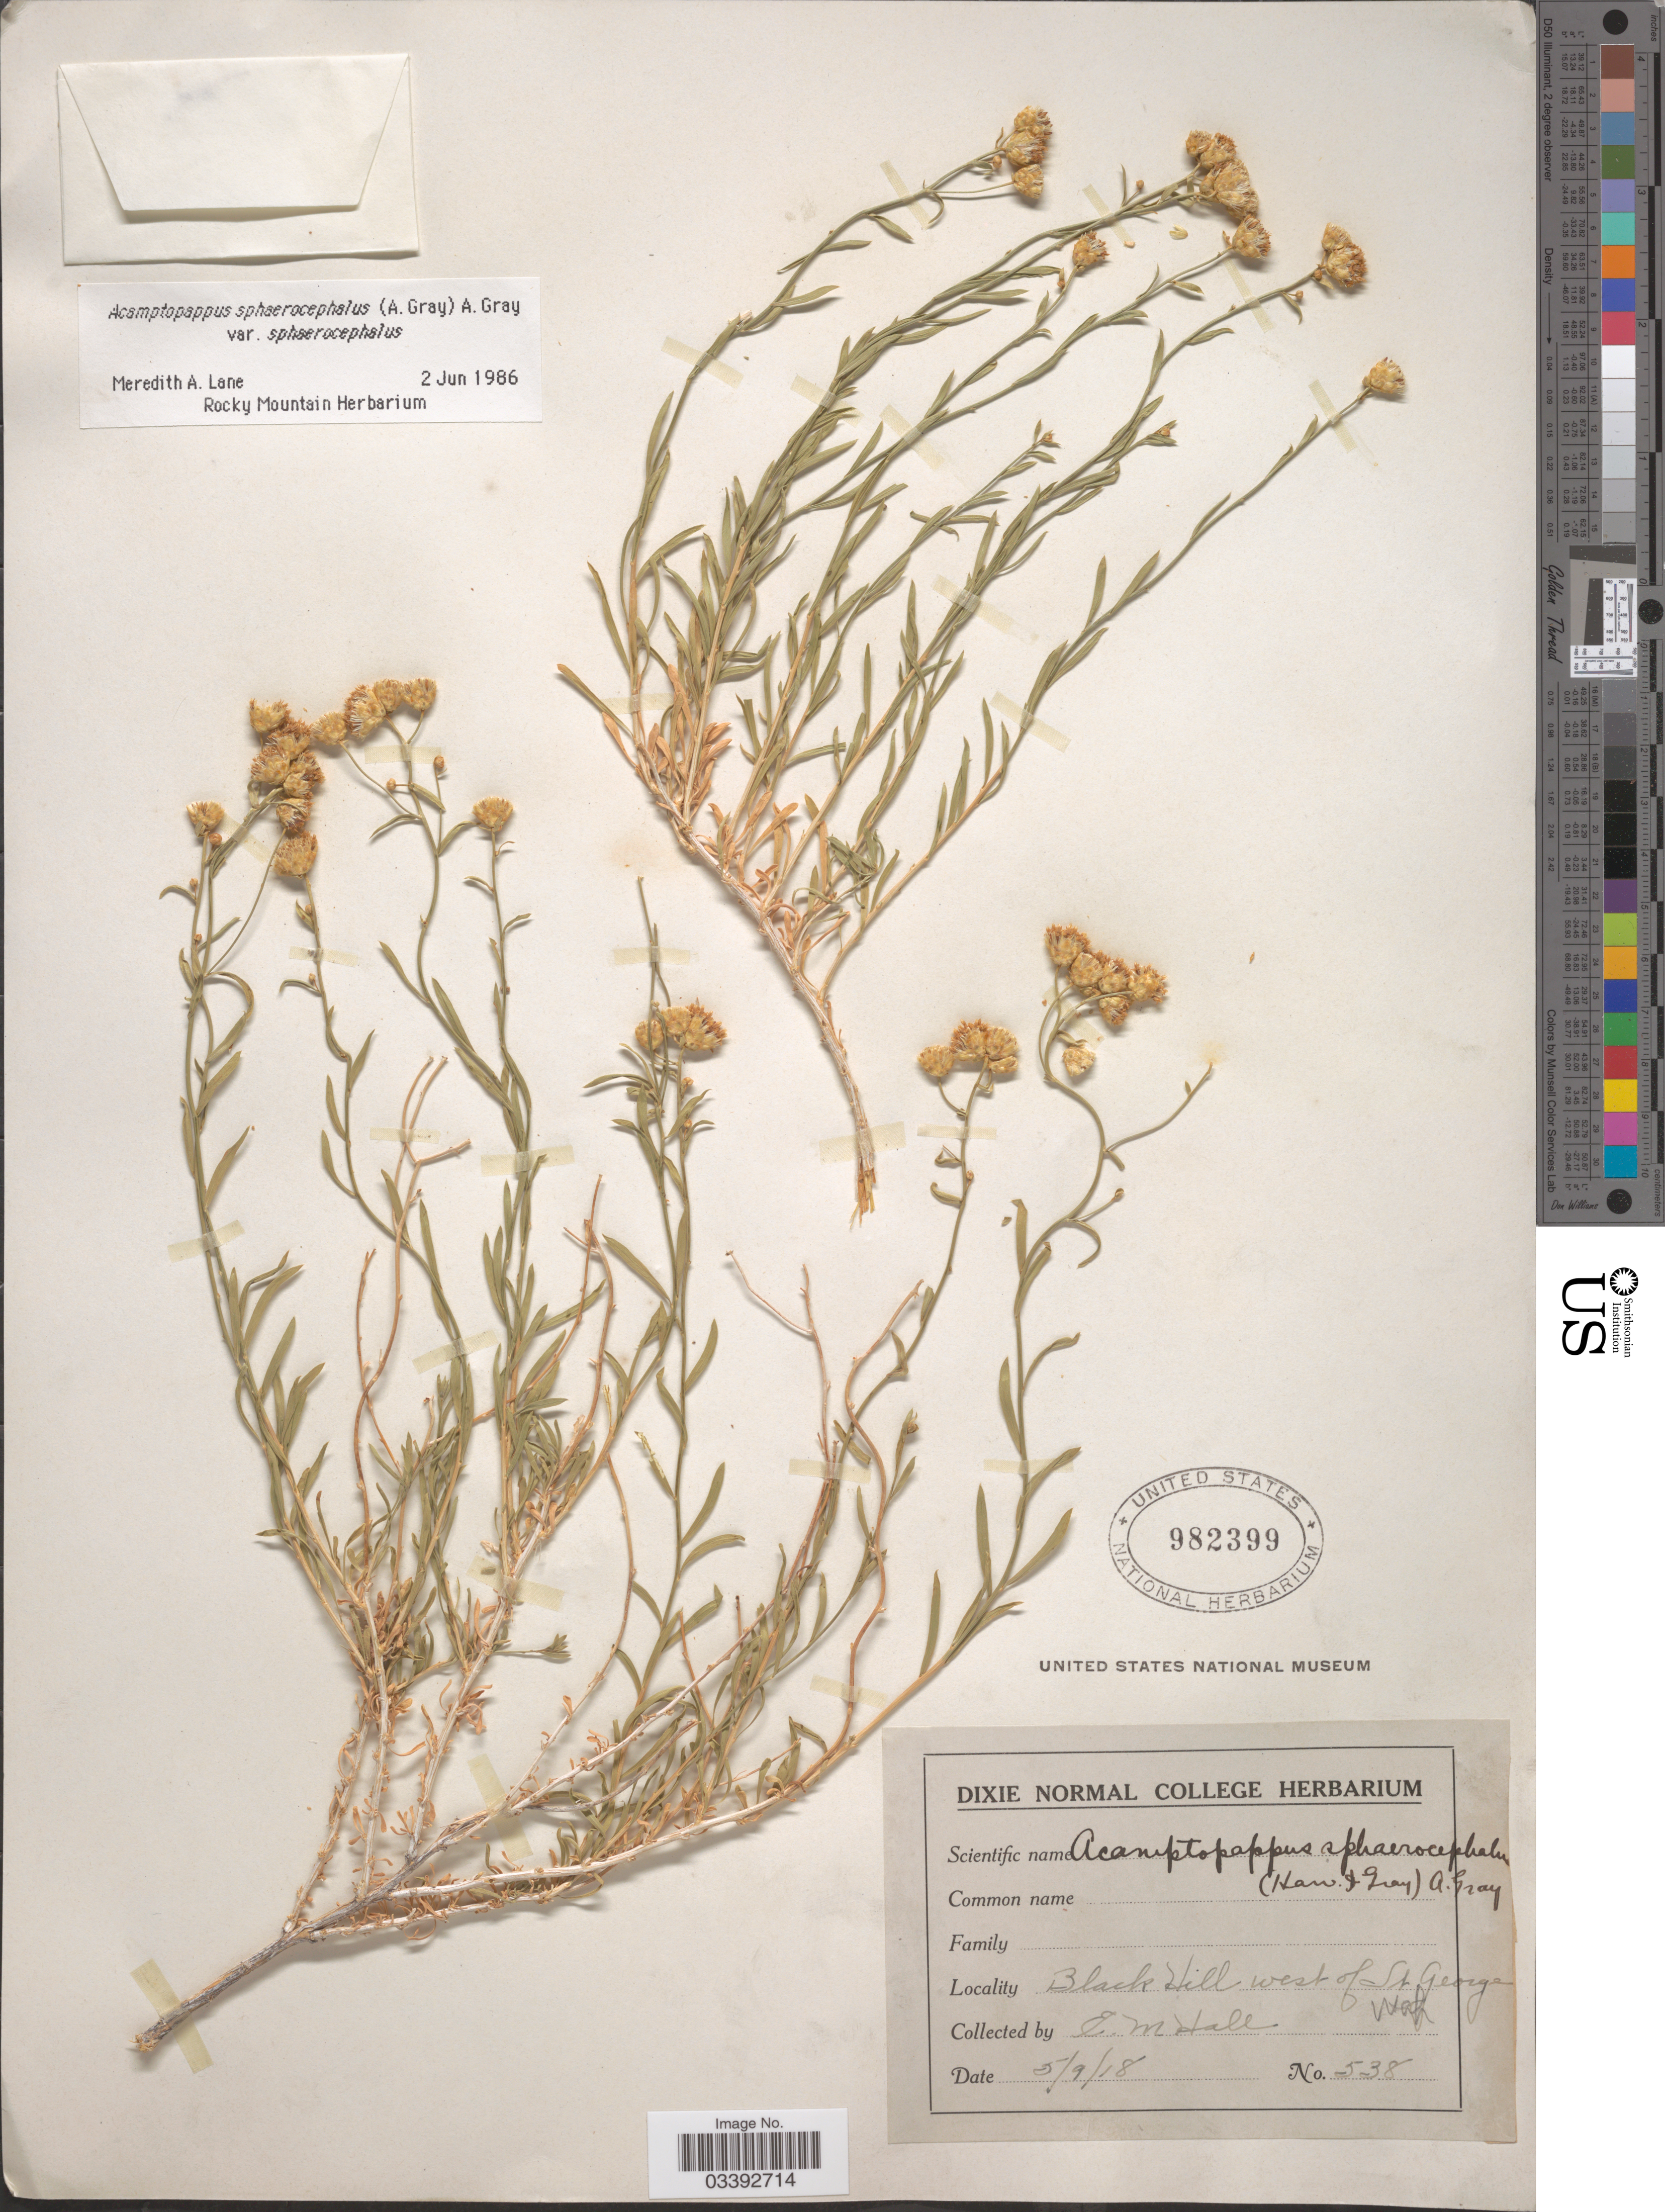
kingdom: Plantae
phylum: Tracheophyta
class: Magnoliopsida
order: Asterales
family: Asteraceae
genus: Acamptopappus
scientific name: Acamptopappus sphaerocephalus var. sphaerocephalus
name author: A. Gray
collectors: E. Hall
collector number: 538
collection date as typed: Transcribed d/m/y: 9/5/18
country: United States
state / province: Utah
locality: Black Hill west of St George Utah.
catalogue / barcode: US 982399